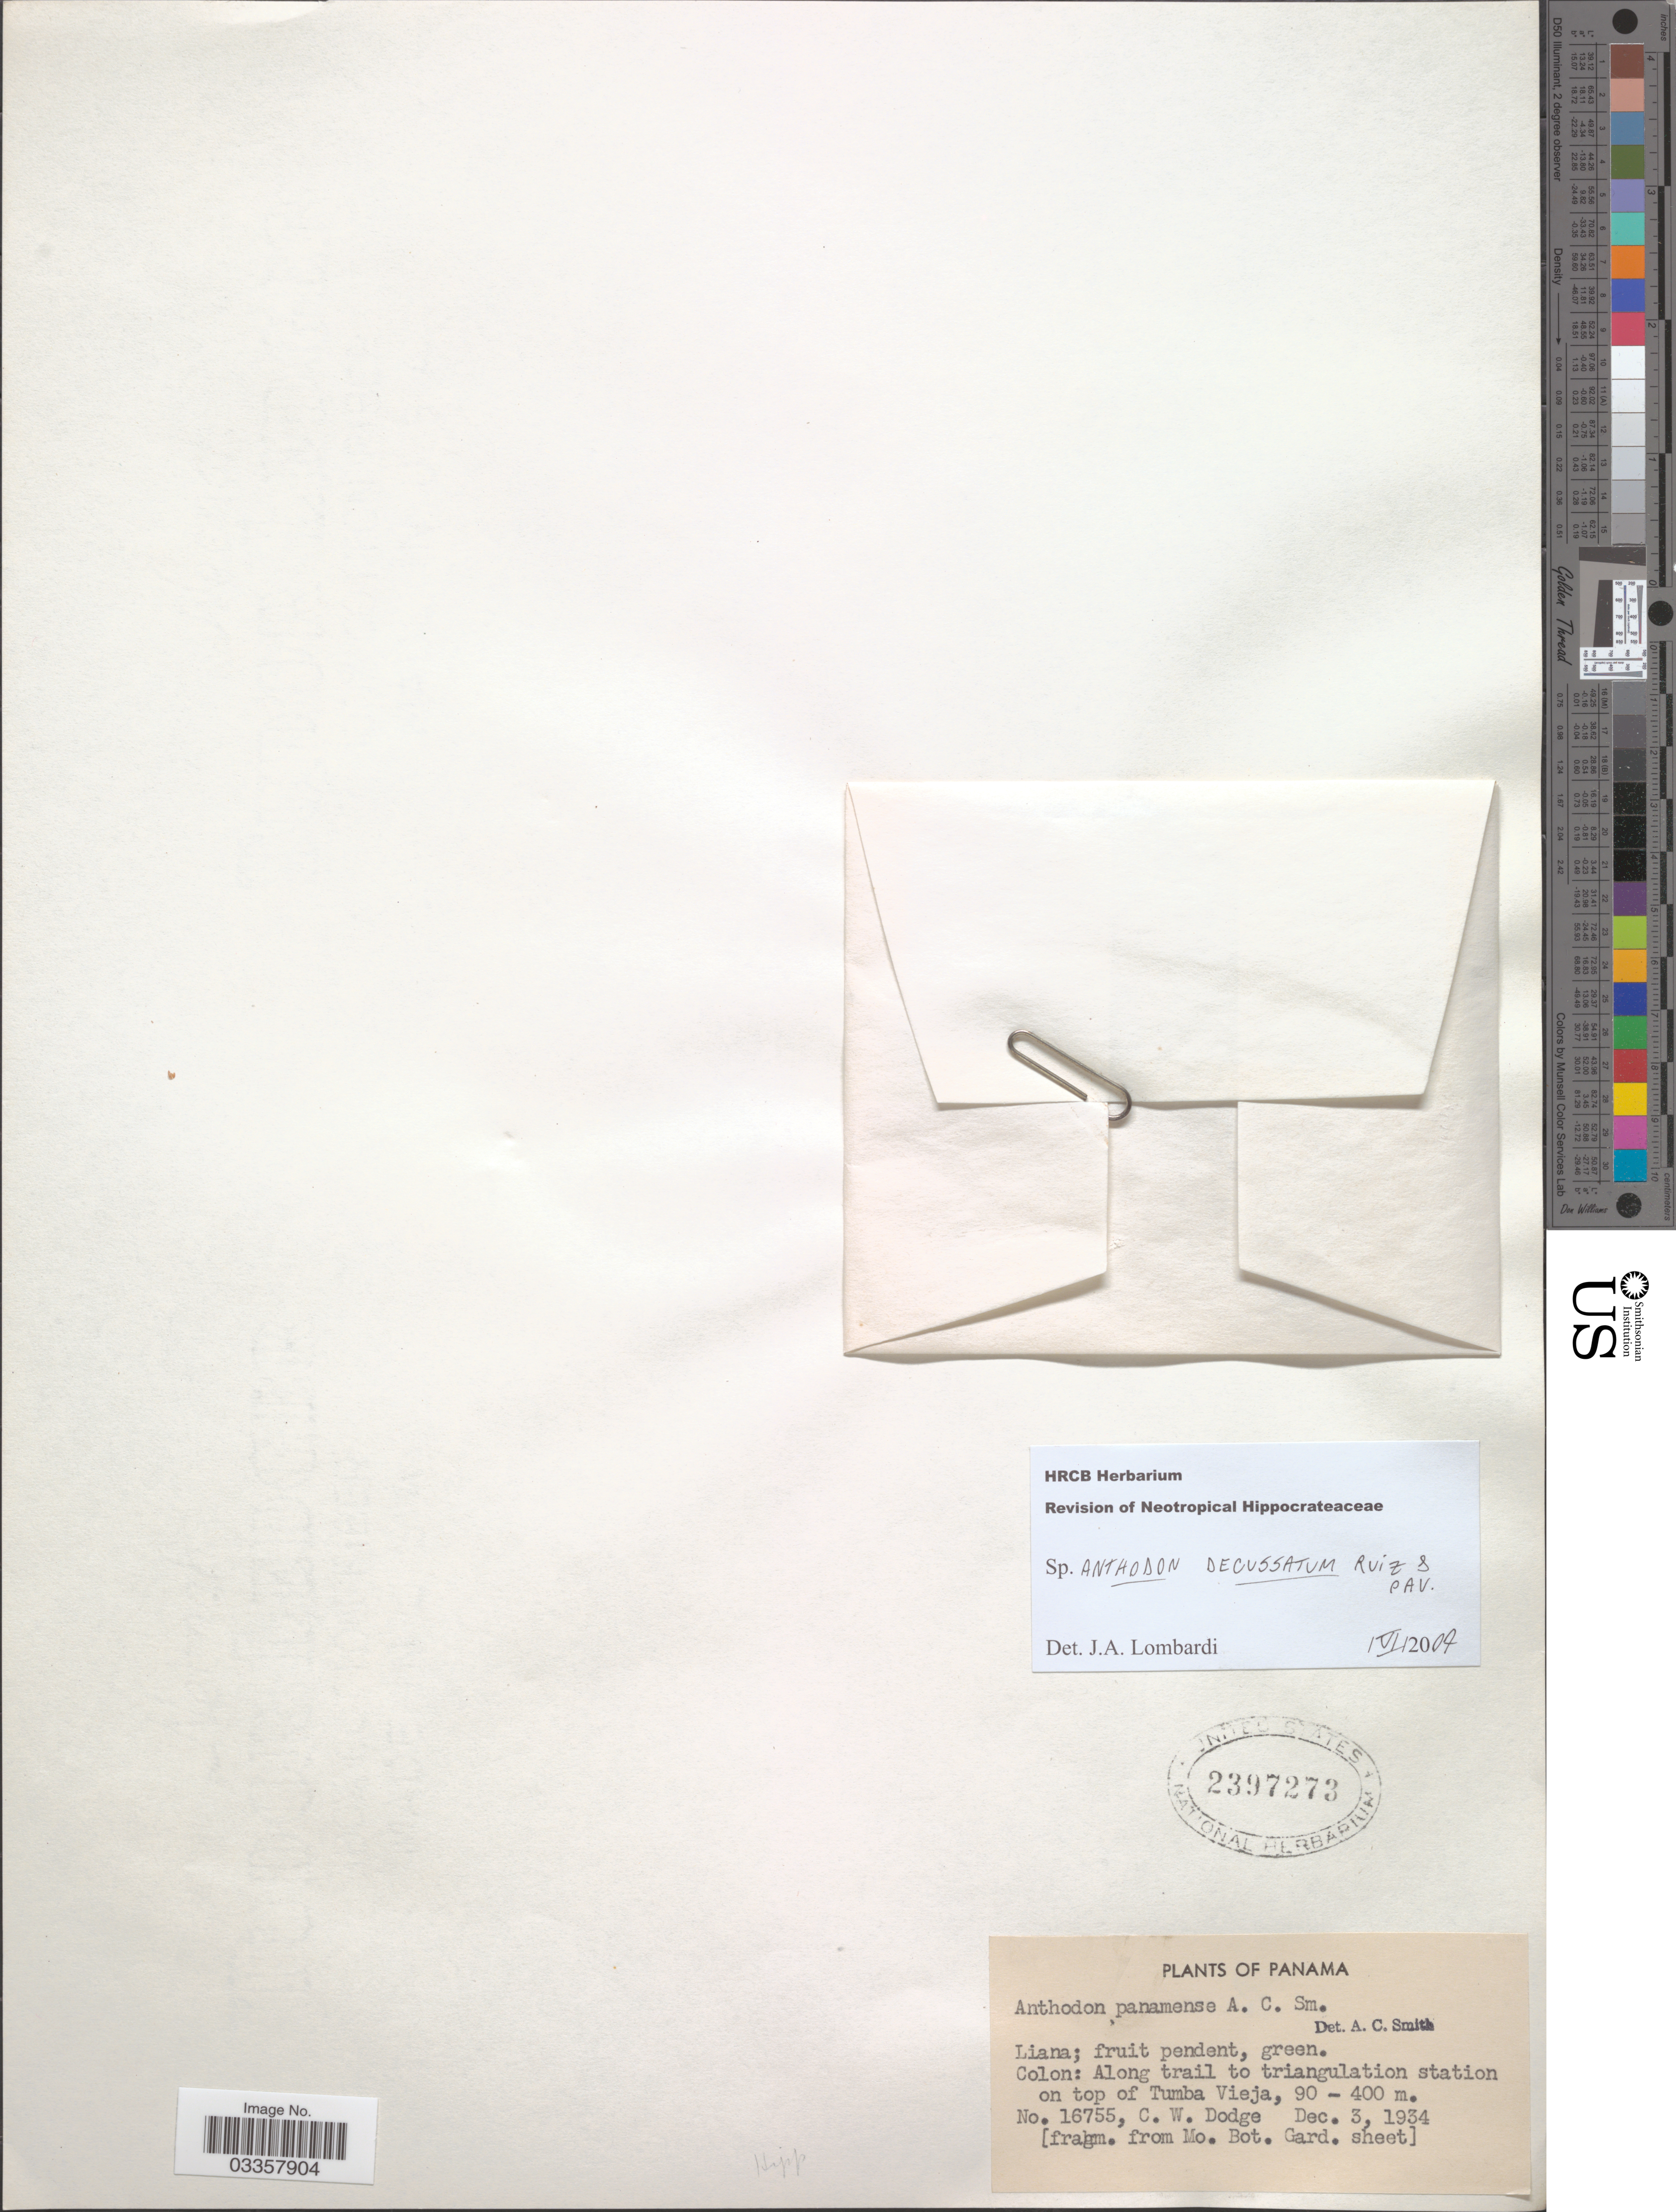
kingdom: Plantae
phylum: Tracheophyta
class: Magnoliopsida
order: Celastrales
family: Celastraceae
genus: Anthodon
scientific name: Anthodon decussatum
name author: Ruiz & Pav.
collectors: C. Dodge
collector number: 16755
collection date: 1934-12-03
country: Panama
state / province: Colón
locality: Colon: Along trail to triangulation station on top of Tumba Vieja.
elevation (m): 90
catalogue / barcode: US 2397273